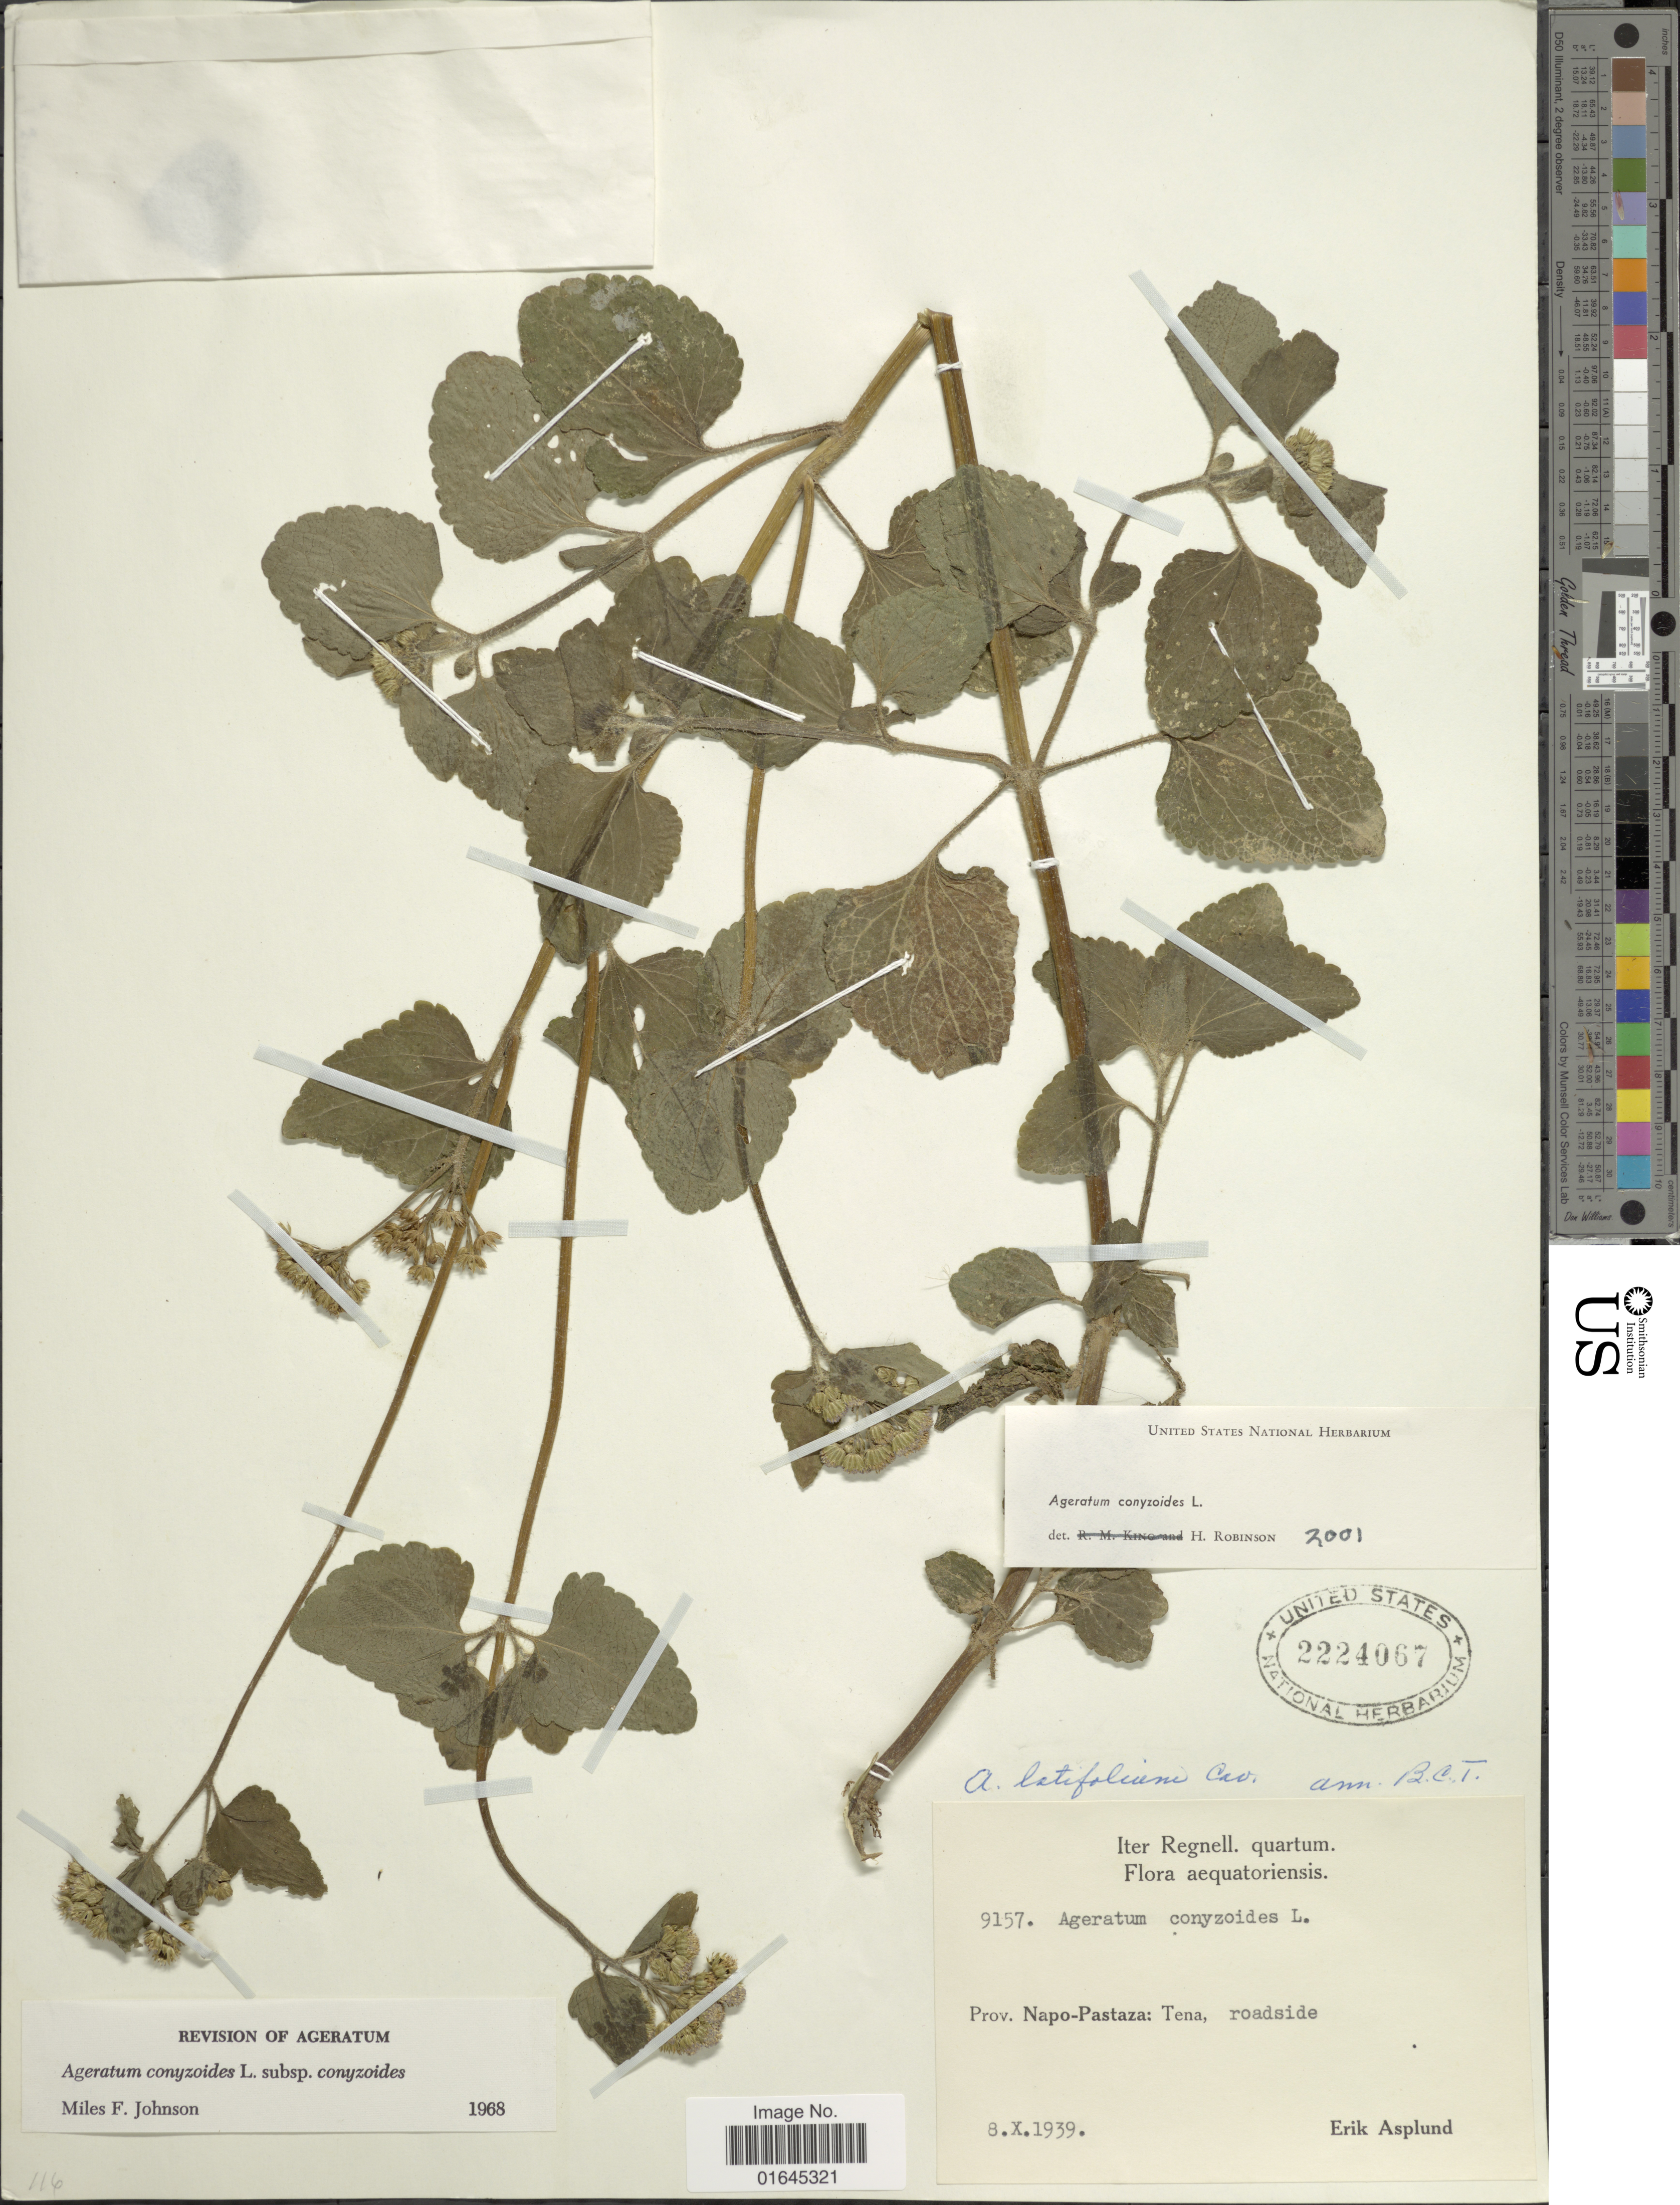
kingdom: Plantae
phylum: Tracheophyta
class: Magnoliopsida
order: Asterales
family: Asteraceae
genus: Ageratum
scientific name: Ageratum conyzoides subsp. conyzoides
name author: L.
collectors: E. Asplund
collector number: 9157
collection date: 1939-10-08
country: Ecuador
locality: Prov. Napo-Pastaza: Tena, roadside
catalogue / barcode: US 2224067